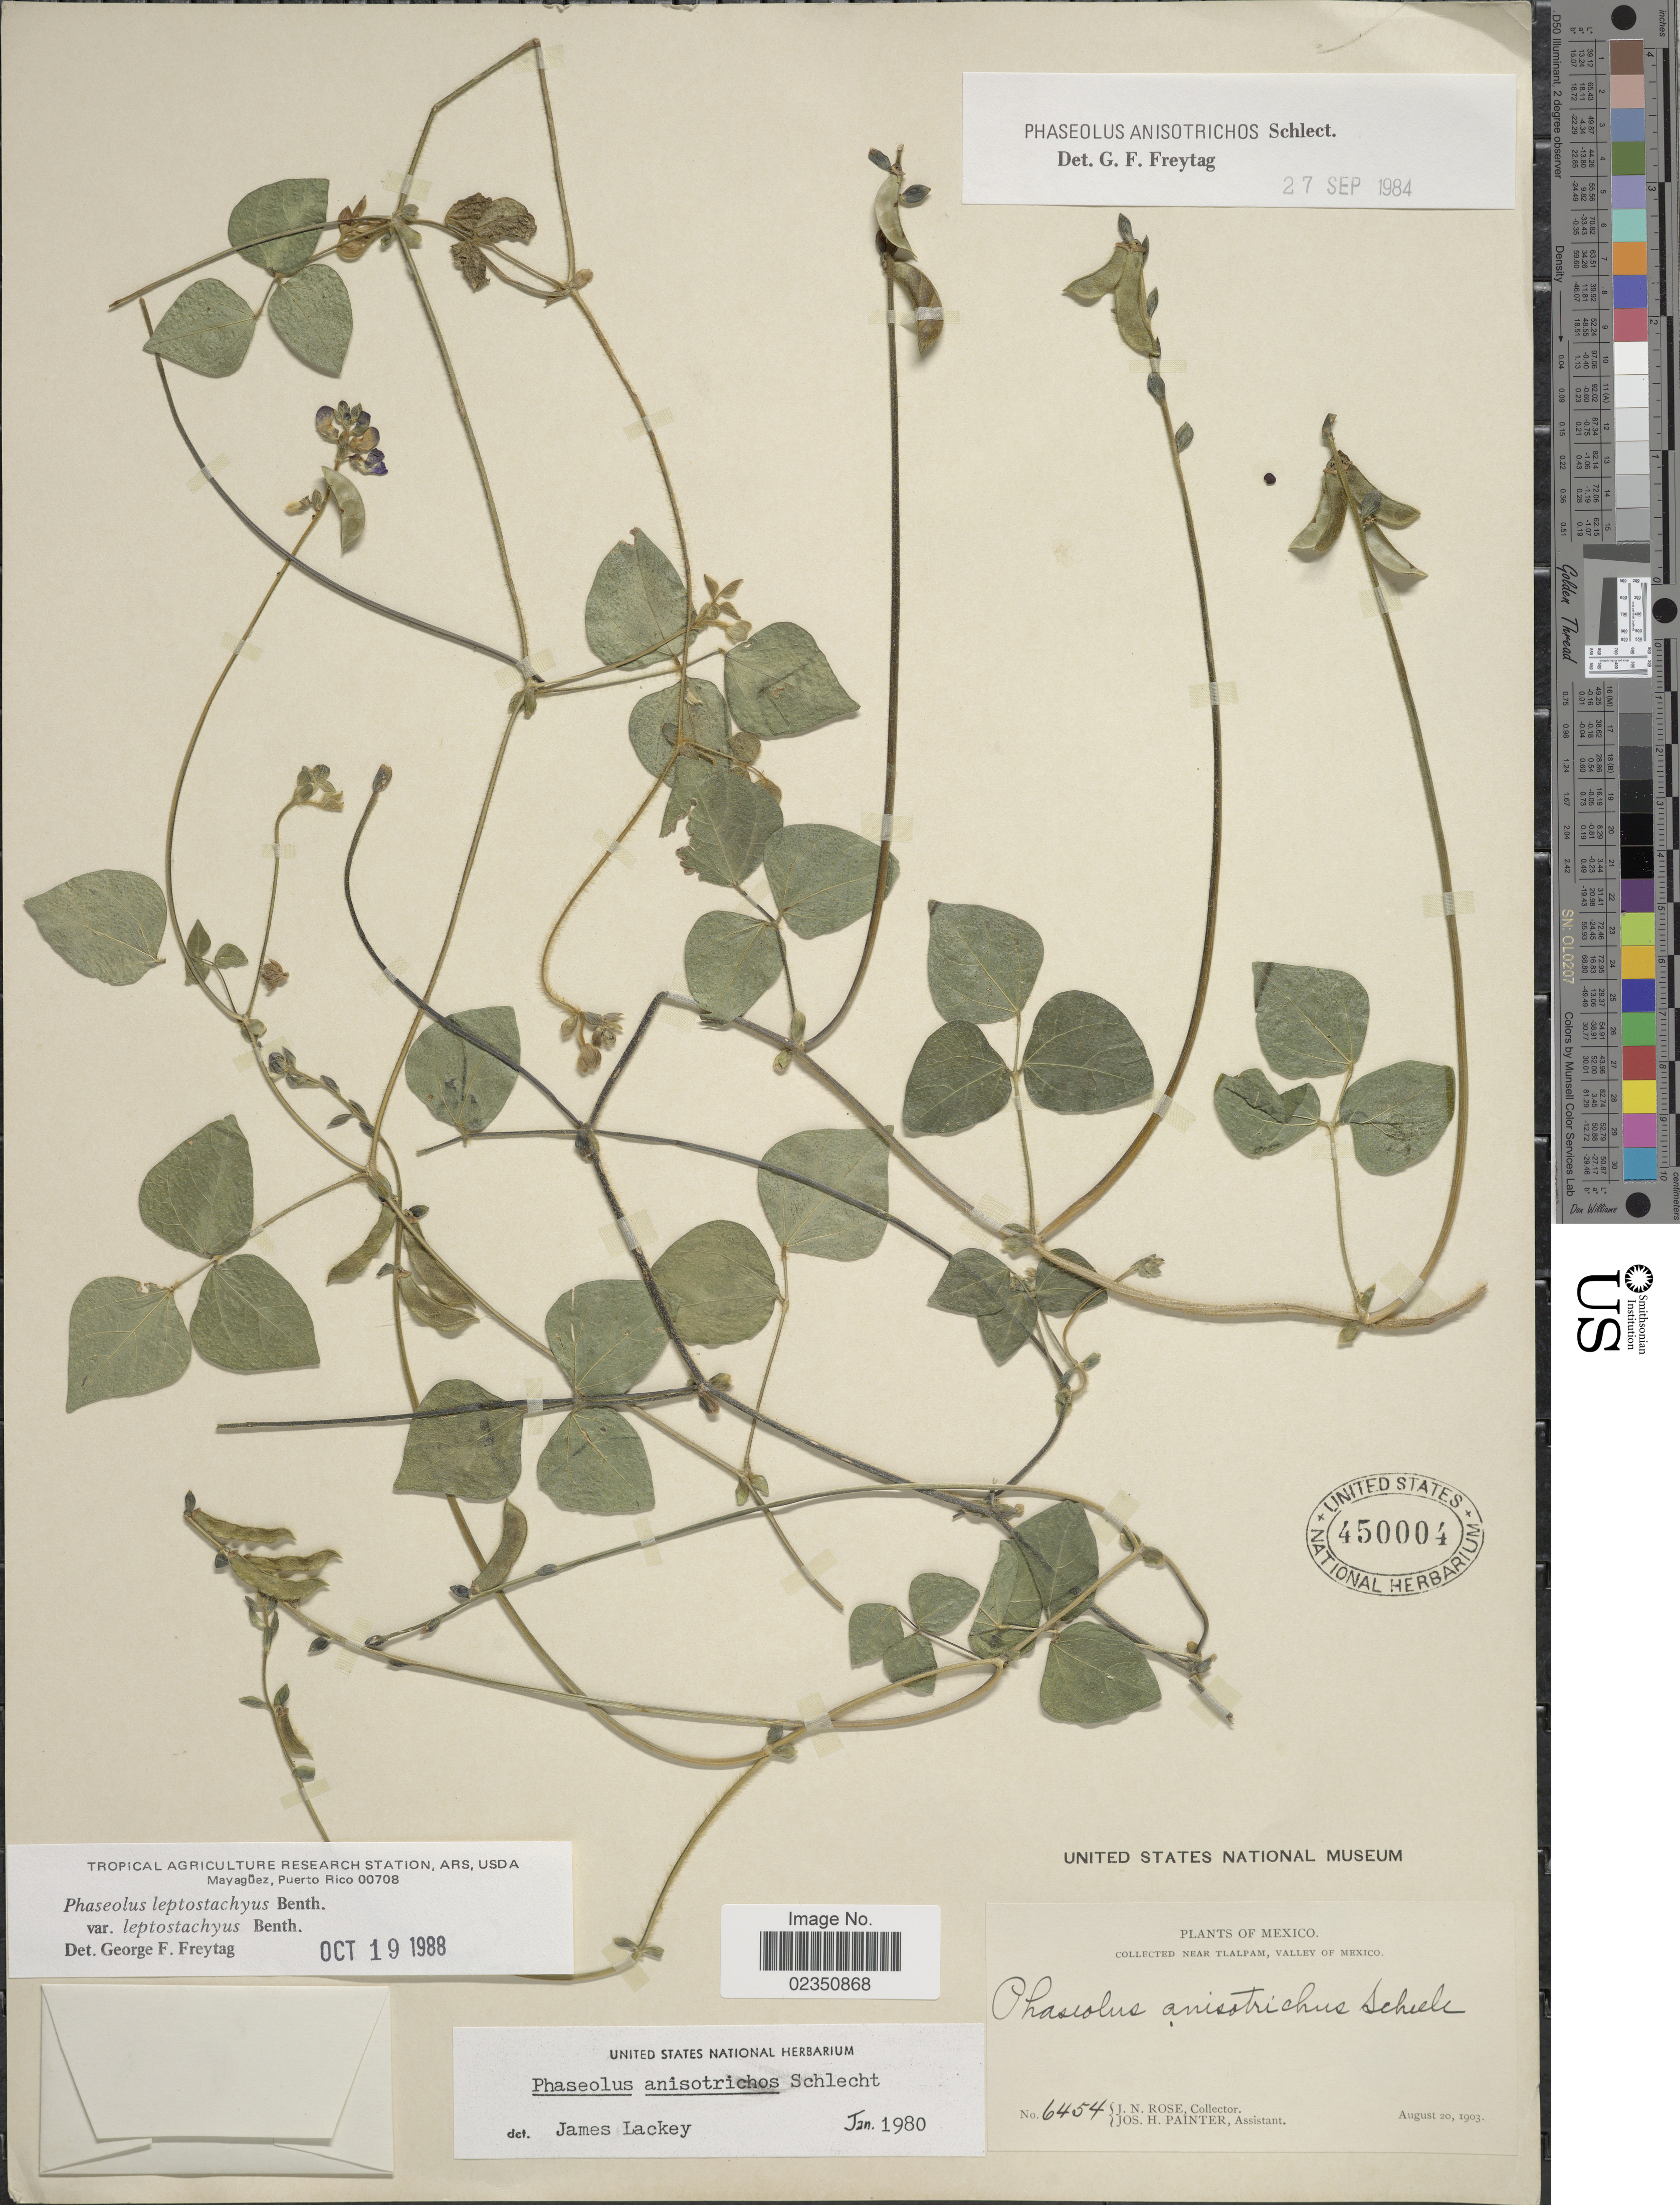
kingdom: Plantae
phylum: Tracheophyta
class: Magnoliopsida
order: Fabales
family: Fabaceae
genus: Phaseolus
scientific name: Phaseolus leptostachyus var. leptostachyus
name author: Benth.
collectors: J. N. Rose & J. H. Painter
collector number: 6454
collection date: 1903-08-20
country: Mexico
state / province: México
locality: Near Tlalpam, valley of Mexico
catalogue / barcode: US 450004